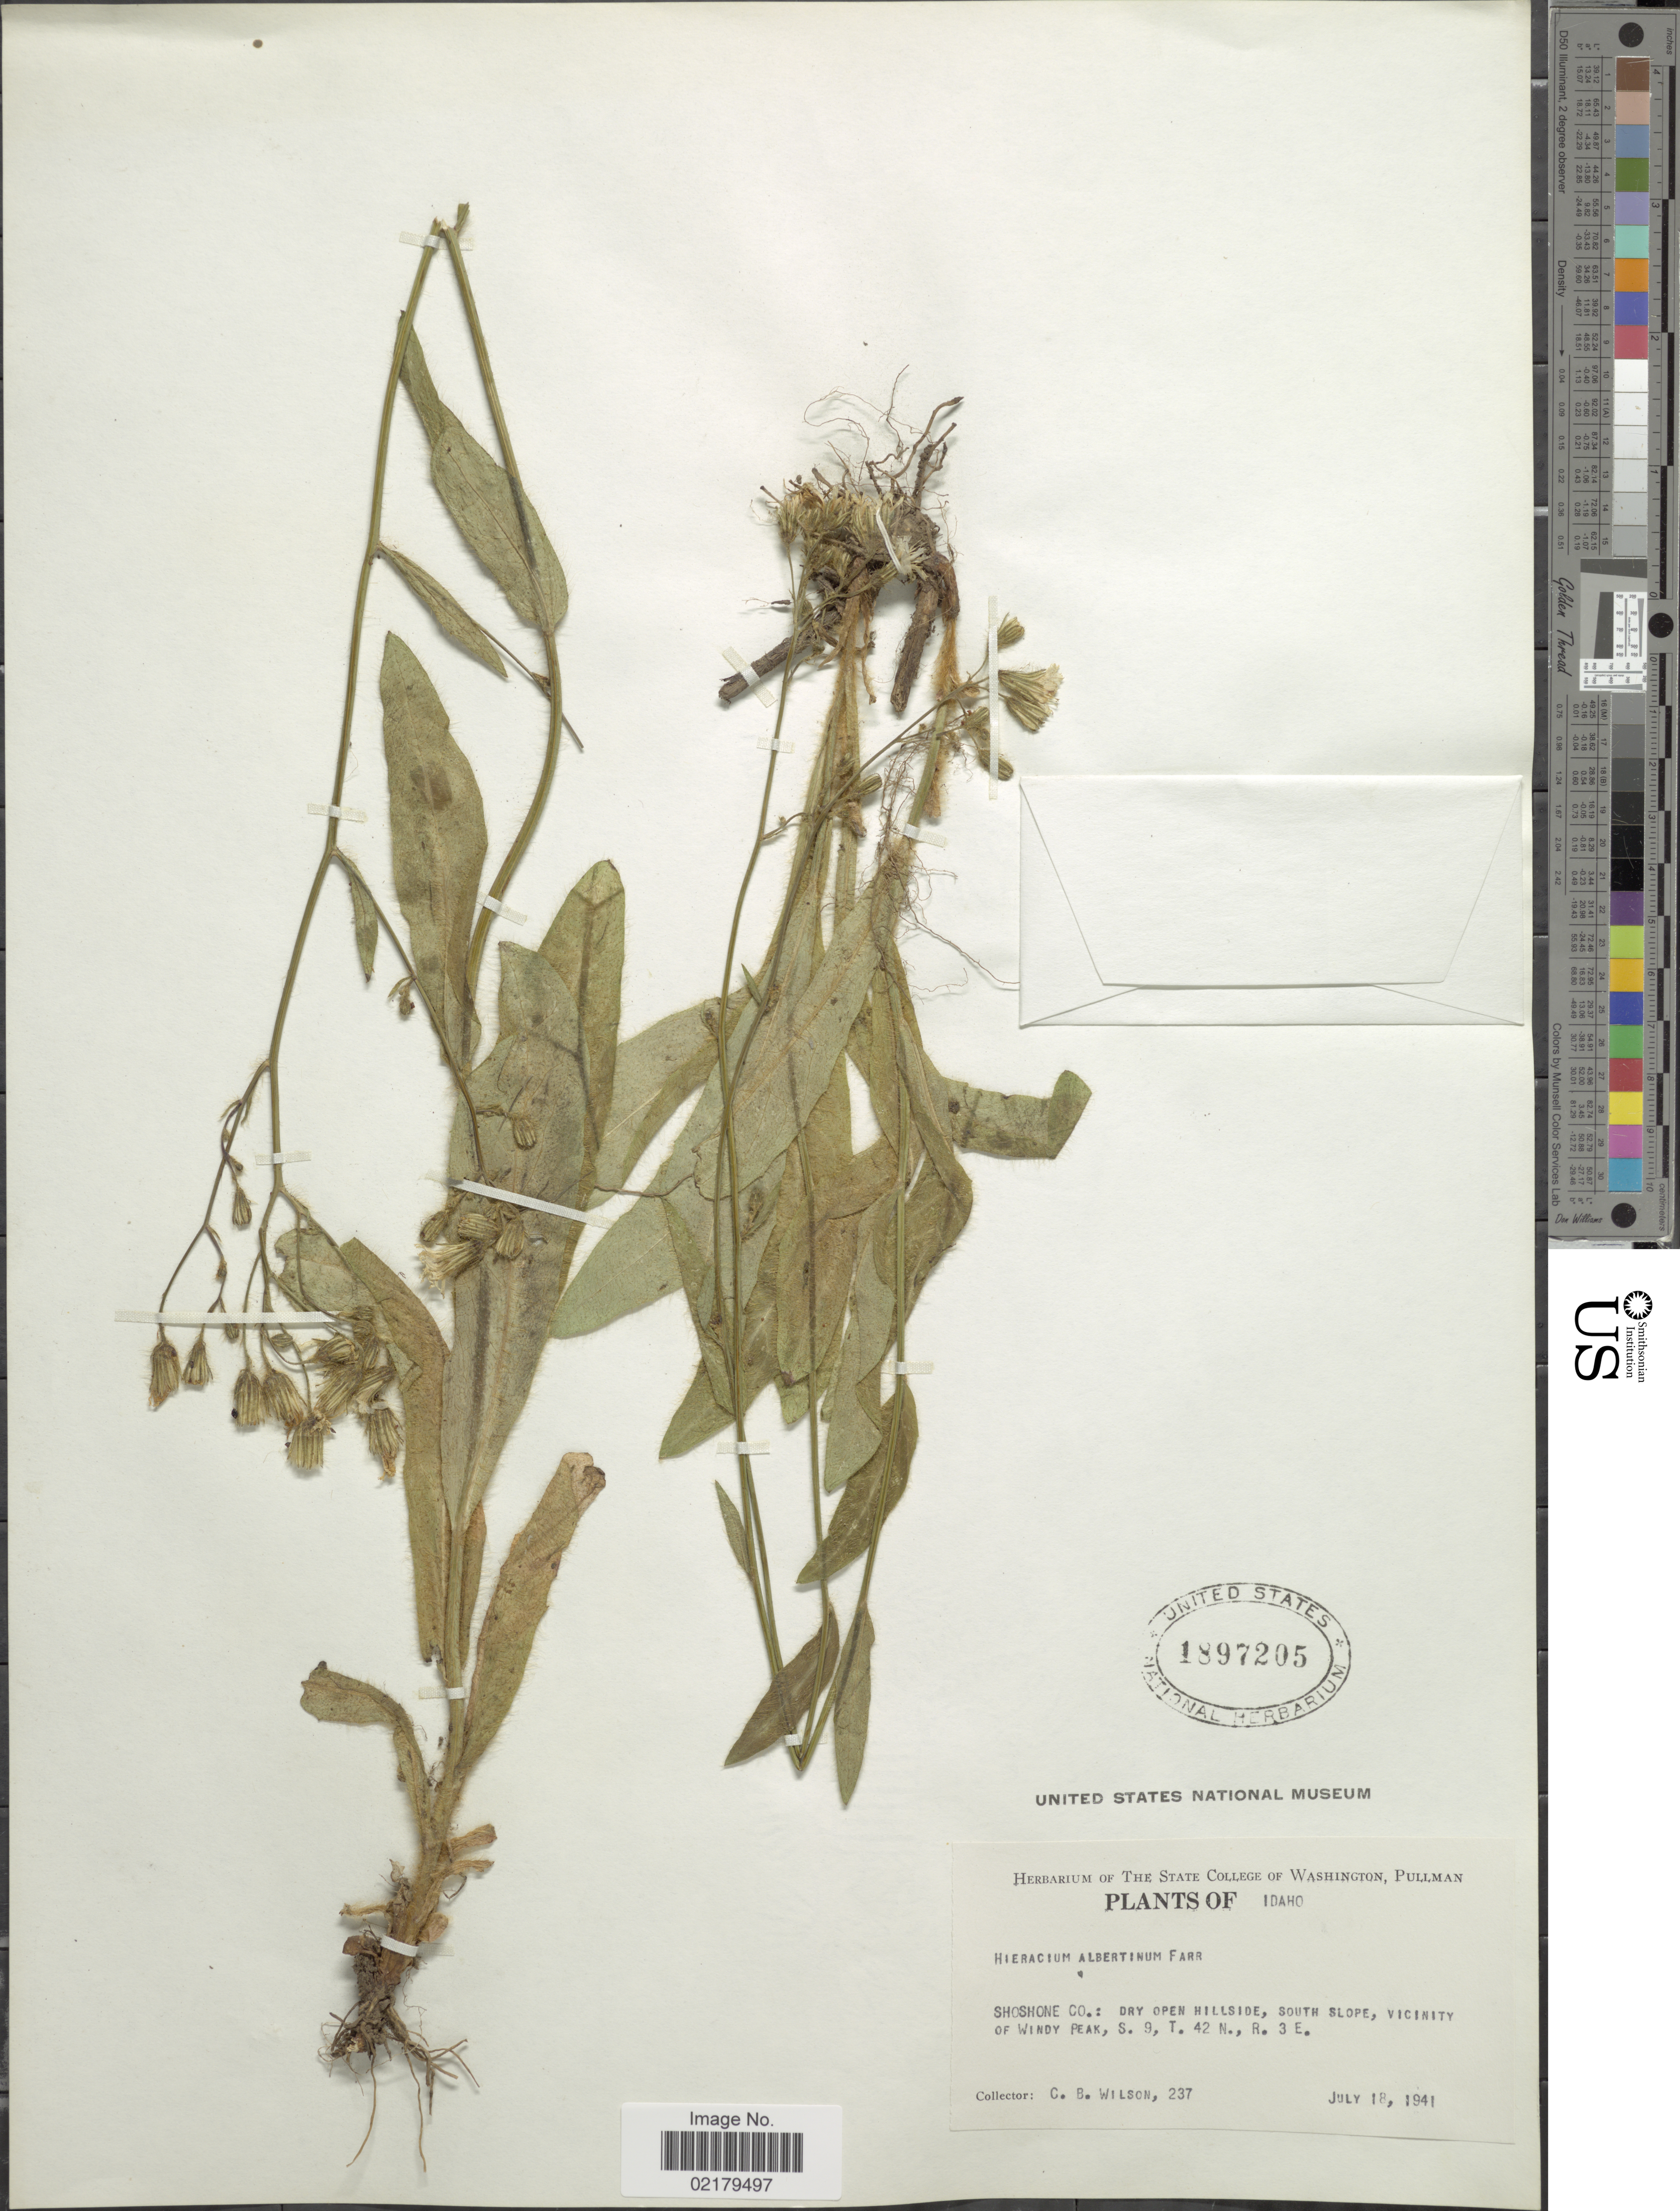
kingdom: Plantae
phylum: Tracheophyta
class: Magnoliopsida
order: Asterales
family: Asteraceae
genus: Hieracium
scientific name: Hieracium scouleri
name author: Hook.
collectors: C. Wilson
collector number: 237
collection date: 1941-07-18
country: United States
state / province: Idaho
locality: Shoshone Co: Dry open hillside, south slope, vicinity of Windy Peak, S. 9, T. 42 N., R. 3 E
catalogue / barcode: US 1897205